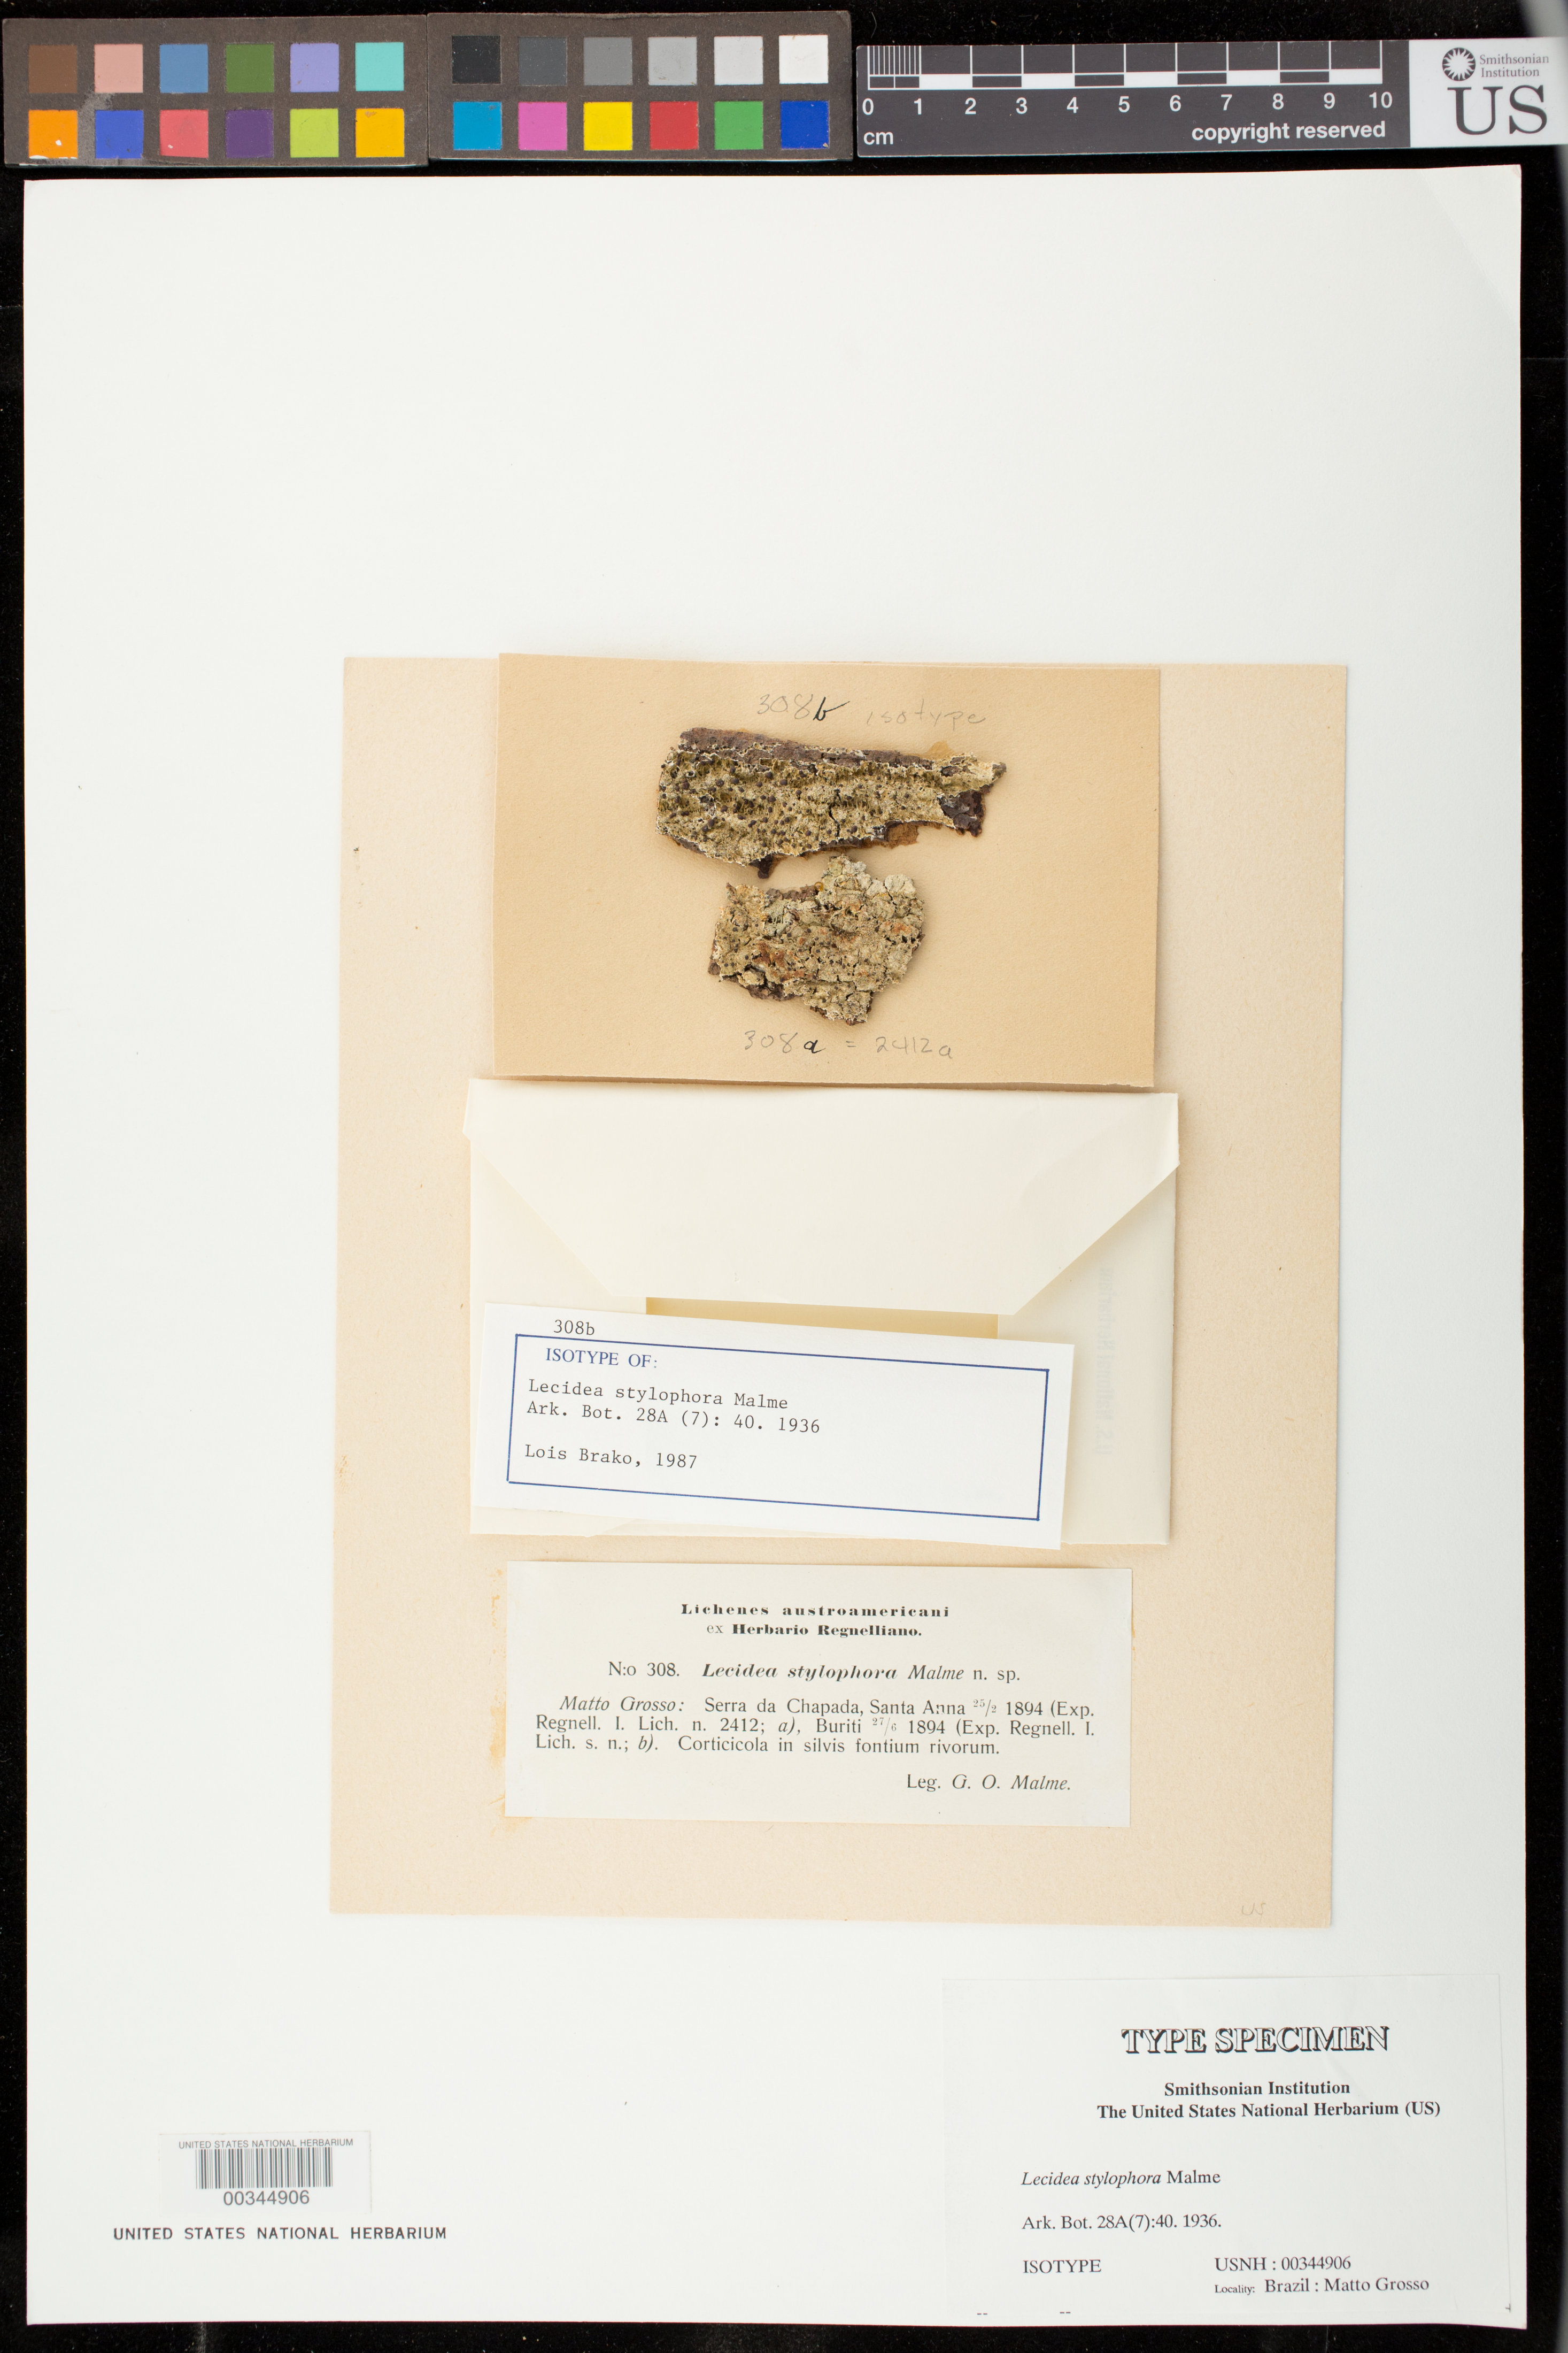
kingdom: Fungi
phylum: Ascomycota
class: Lecanoromycetes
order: Lecideales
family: Lecideaceae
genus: Lecidea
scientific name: Lecidea stylophora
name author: Malme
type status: Isotype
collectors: G. O. A. Malme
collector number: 308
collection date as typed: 27 Jun 1894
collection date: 1894-06-27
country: Brazil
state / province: Mato Grosso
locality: Serra da Chapada, Buriti.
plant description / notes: Single packet apparently includes 2 elements